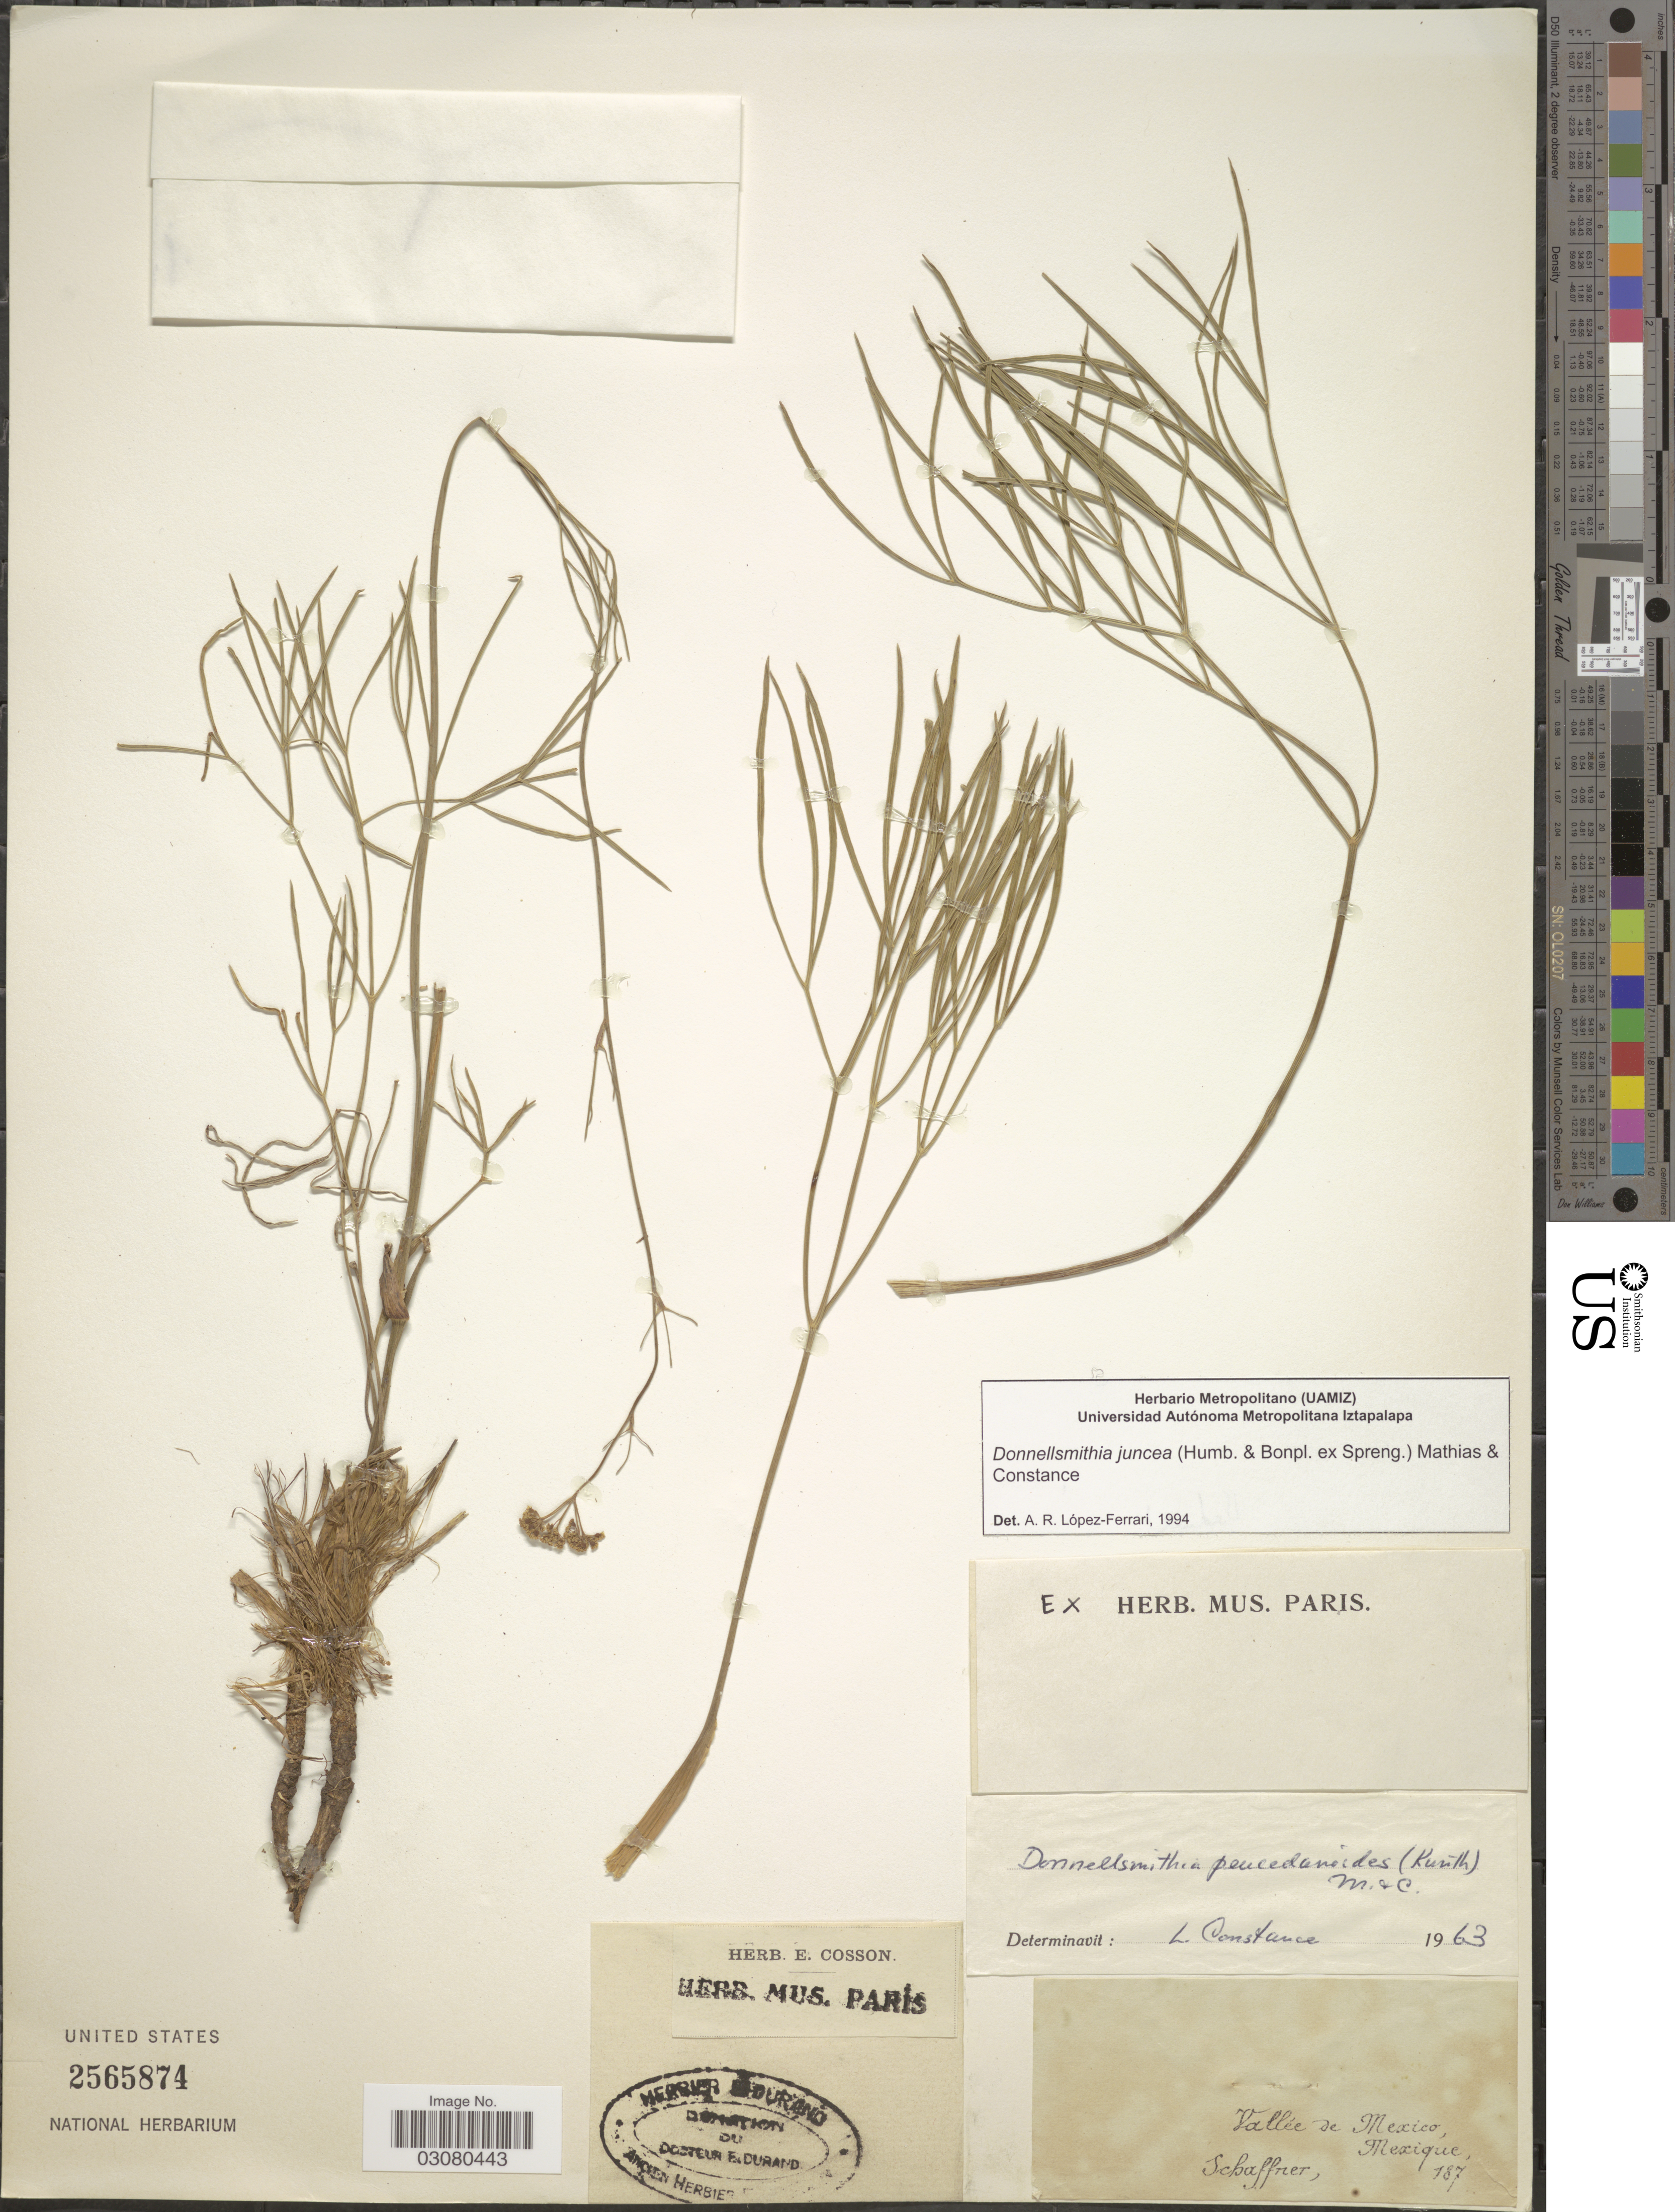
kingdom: Plantae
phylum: Tracheophyta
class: Magnoliopsida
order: Apiales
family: Apiaceae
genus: Donnellsmithia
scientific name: Donnellsmithia juncea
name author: (Humb. & Bonpl. ex Spreng.) Mathias & Constance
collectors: -. Schaffner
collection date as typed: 187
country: Mexico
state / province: México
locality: Vallée de Mexico, Mexique.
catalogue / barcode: US 2565874